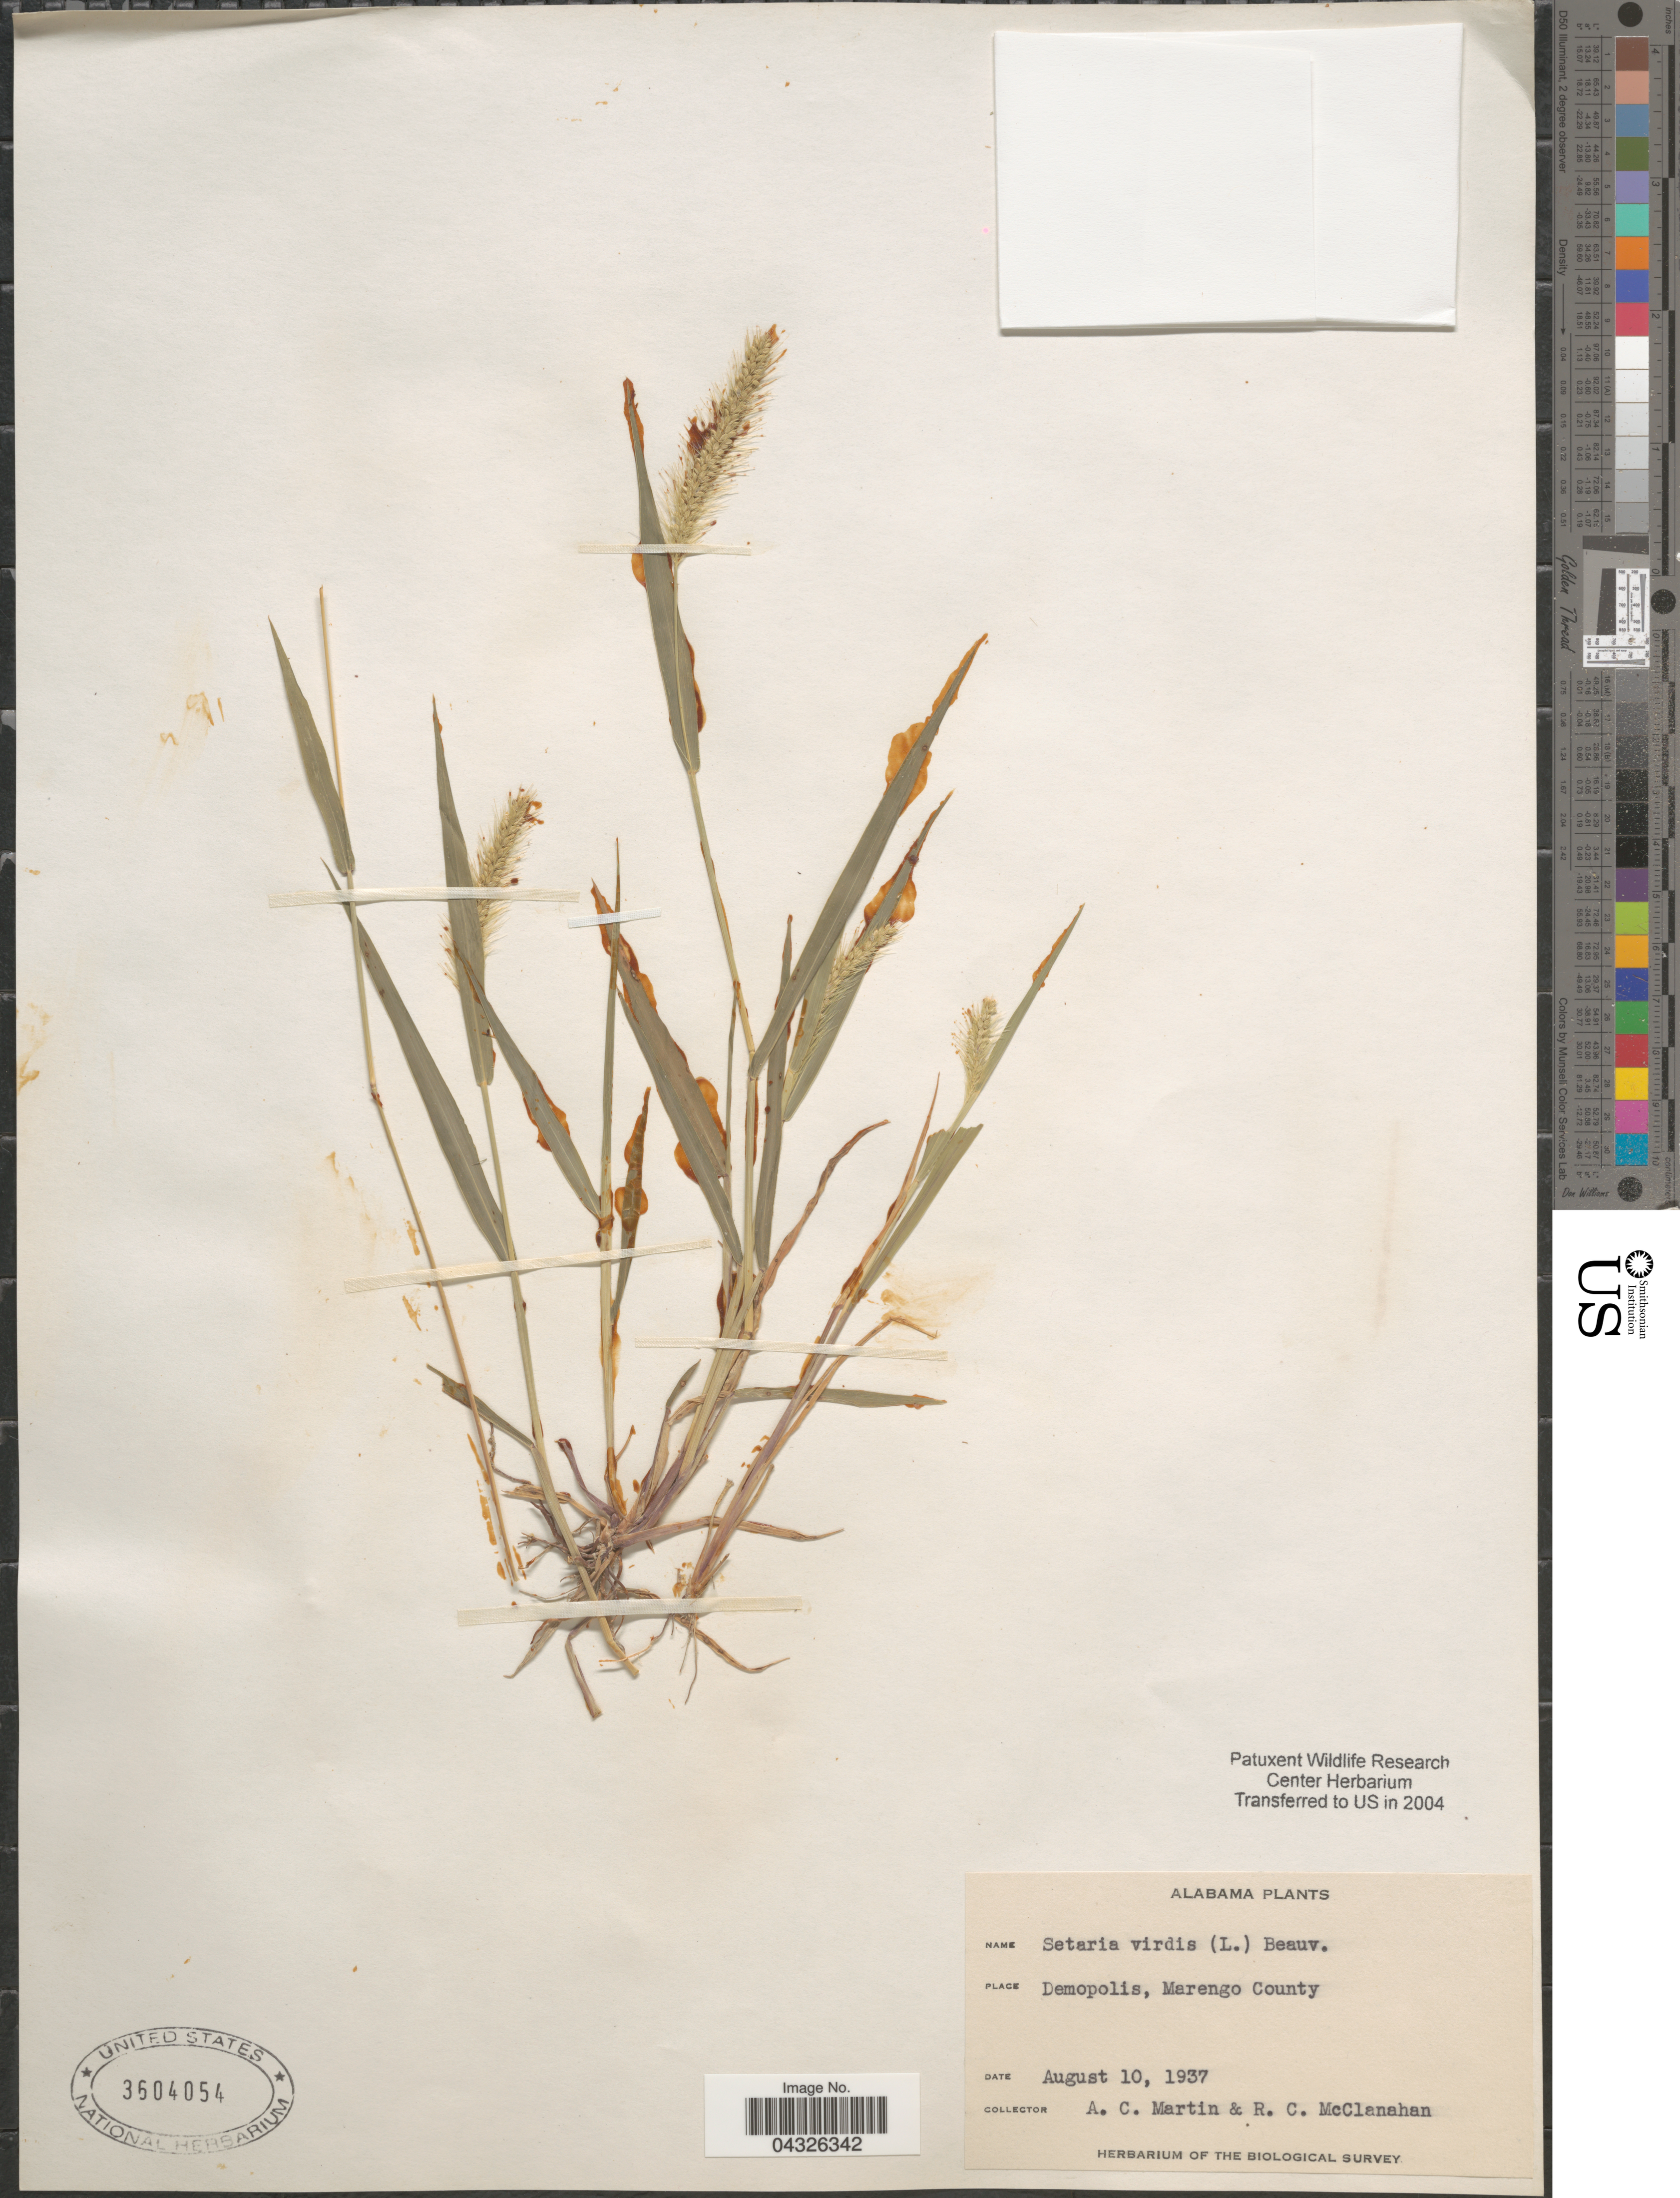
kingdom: Plantae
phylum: Tracheophyta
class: Liliopsida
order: Poales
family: Poaceae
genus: Setaria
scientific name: Setaria viridis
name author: (L.) P. Beauv.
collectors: A. C. Martin & R. McClanahan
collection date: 1937-08-10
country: United States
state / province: Alabama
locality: Demopolis, Marengo County. The Biological Survey.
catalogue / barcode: US 3604054